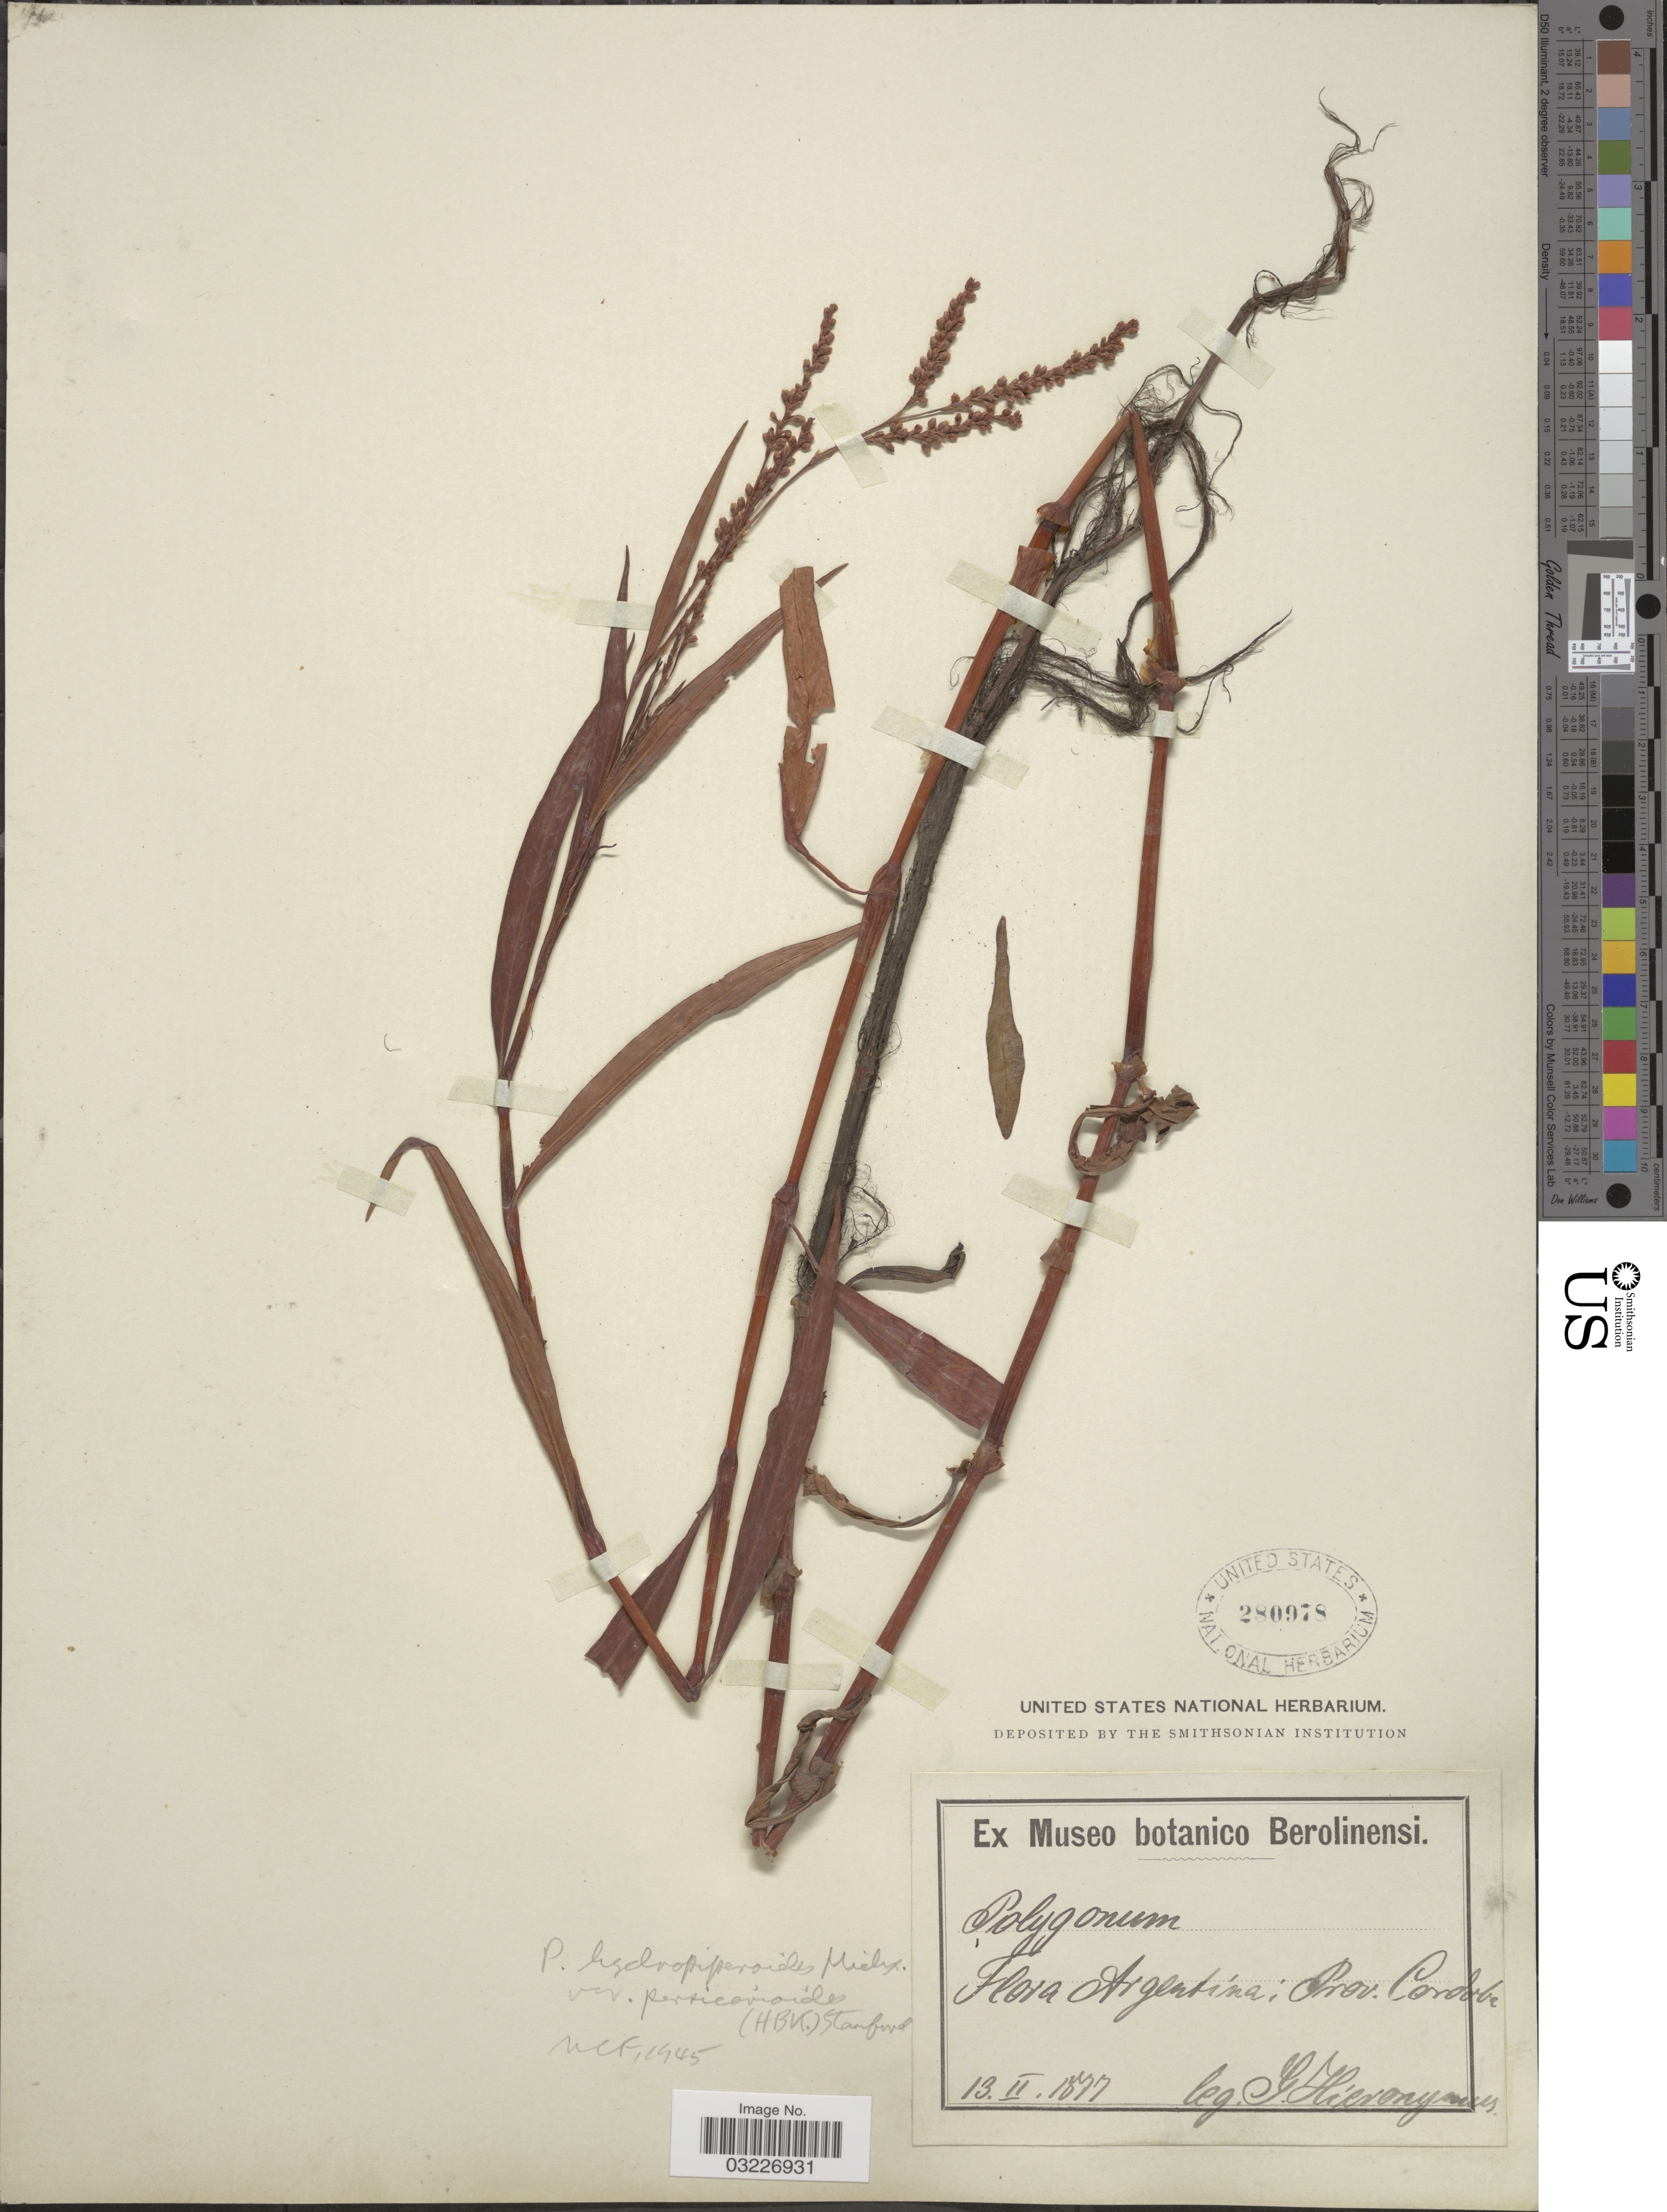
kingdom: Plantae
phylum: Tracheophyta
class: Magnoliopsida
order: Caryophyllales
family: Polygonaceae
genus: Polygonum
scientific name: Polygonum hydropiperoides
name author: Michx.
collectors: G. H. Hieronymus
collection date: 1877-02-13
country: Argentina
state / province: Cordoba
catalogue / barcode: US 280978